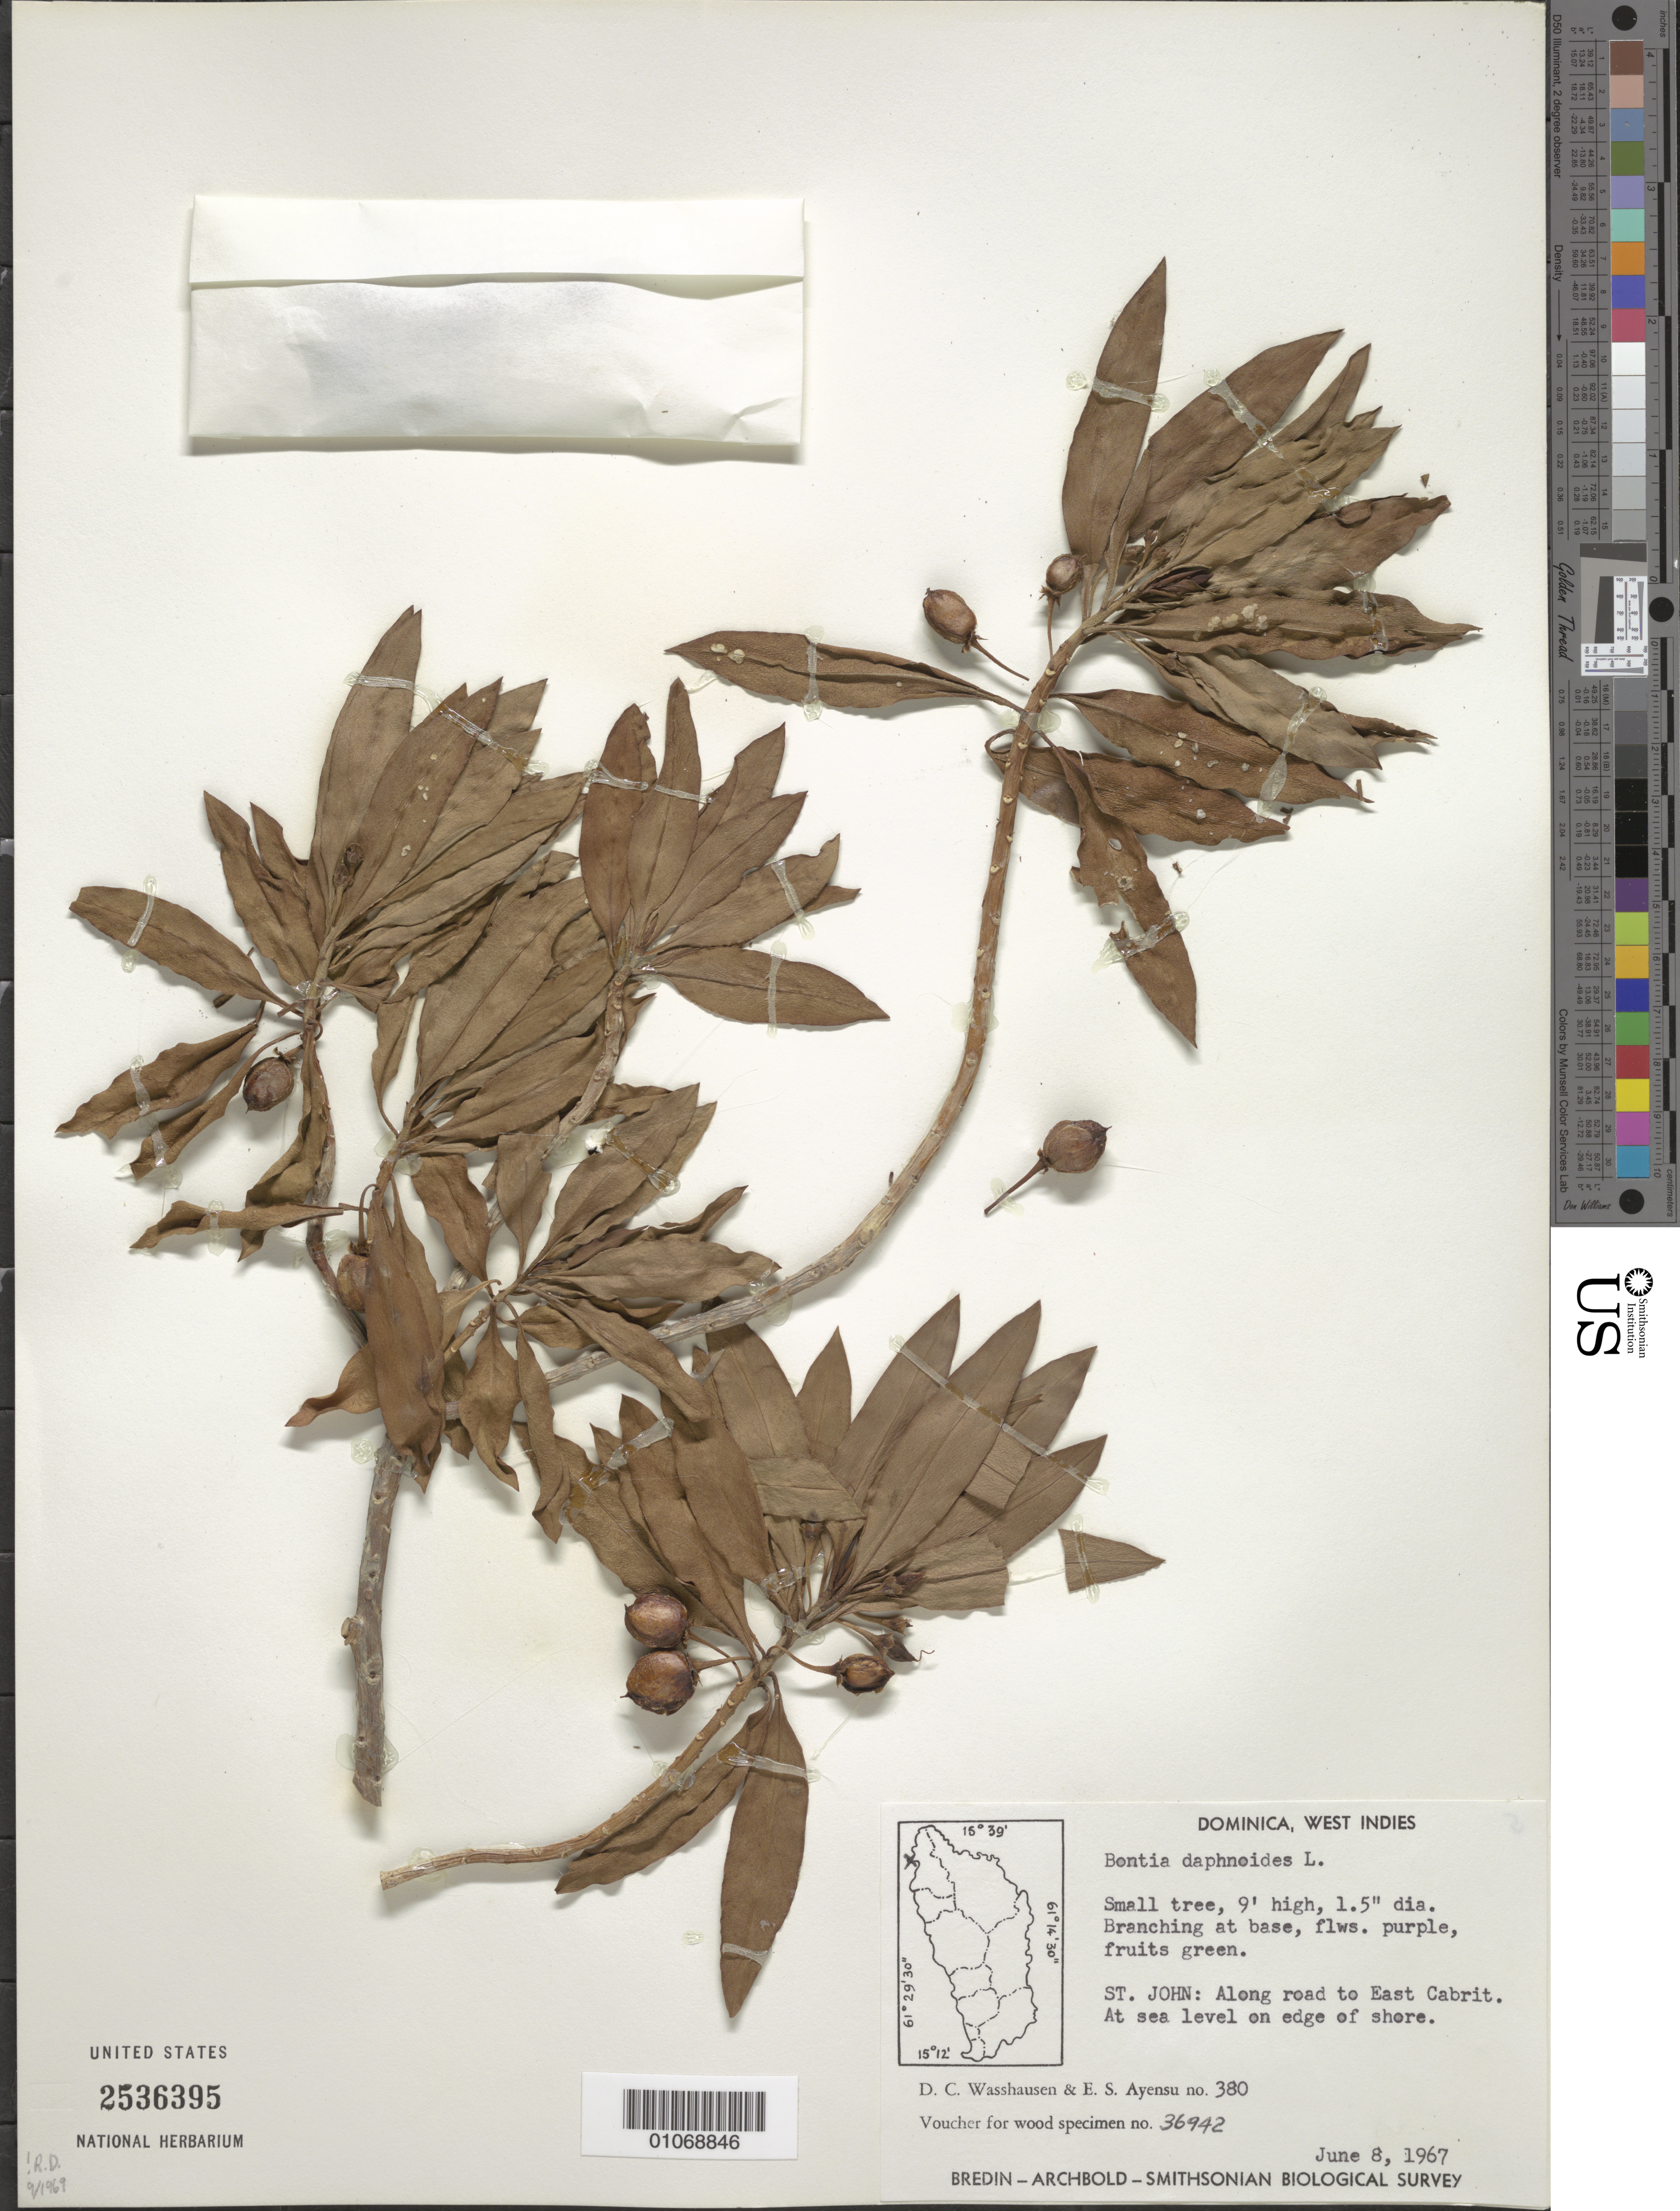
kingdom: Plantae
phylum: Tracheophyta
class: Magnoliopsida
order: Lamiales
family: Scrophulariaceae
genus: Bontia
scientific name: Bontia daphnoides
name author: L.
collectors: D. C. Wasshausen & E. S. Ayensu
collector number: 380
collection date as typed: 08 Jun 1967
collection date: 1967-06-08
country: Dominica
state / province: St. John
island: Dominica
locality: Along road to East Cabrit. On edge of shore.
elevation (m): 0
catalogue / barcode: US 2536395